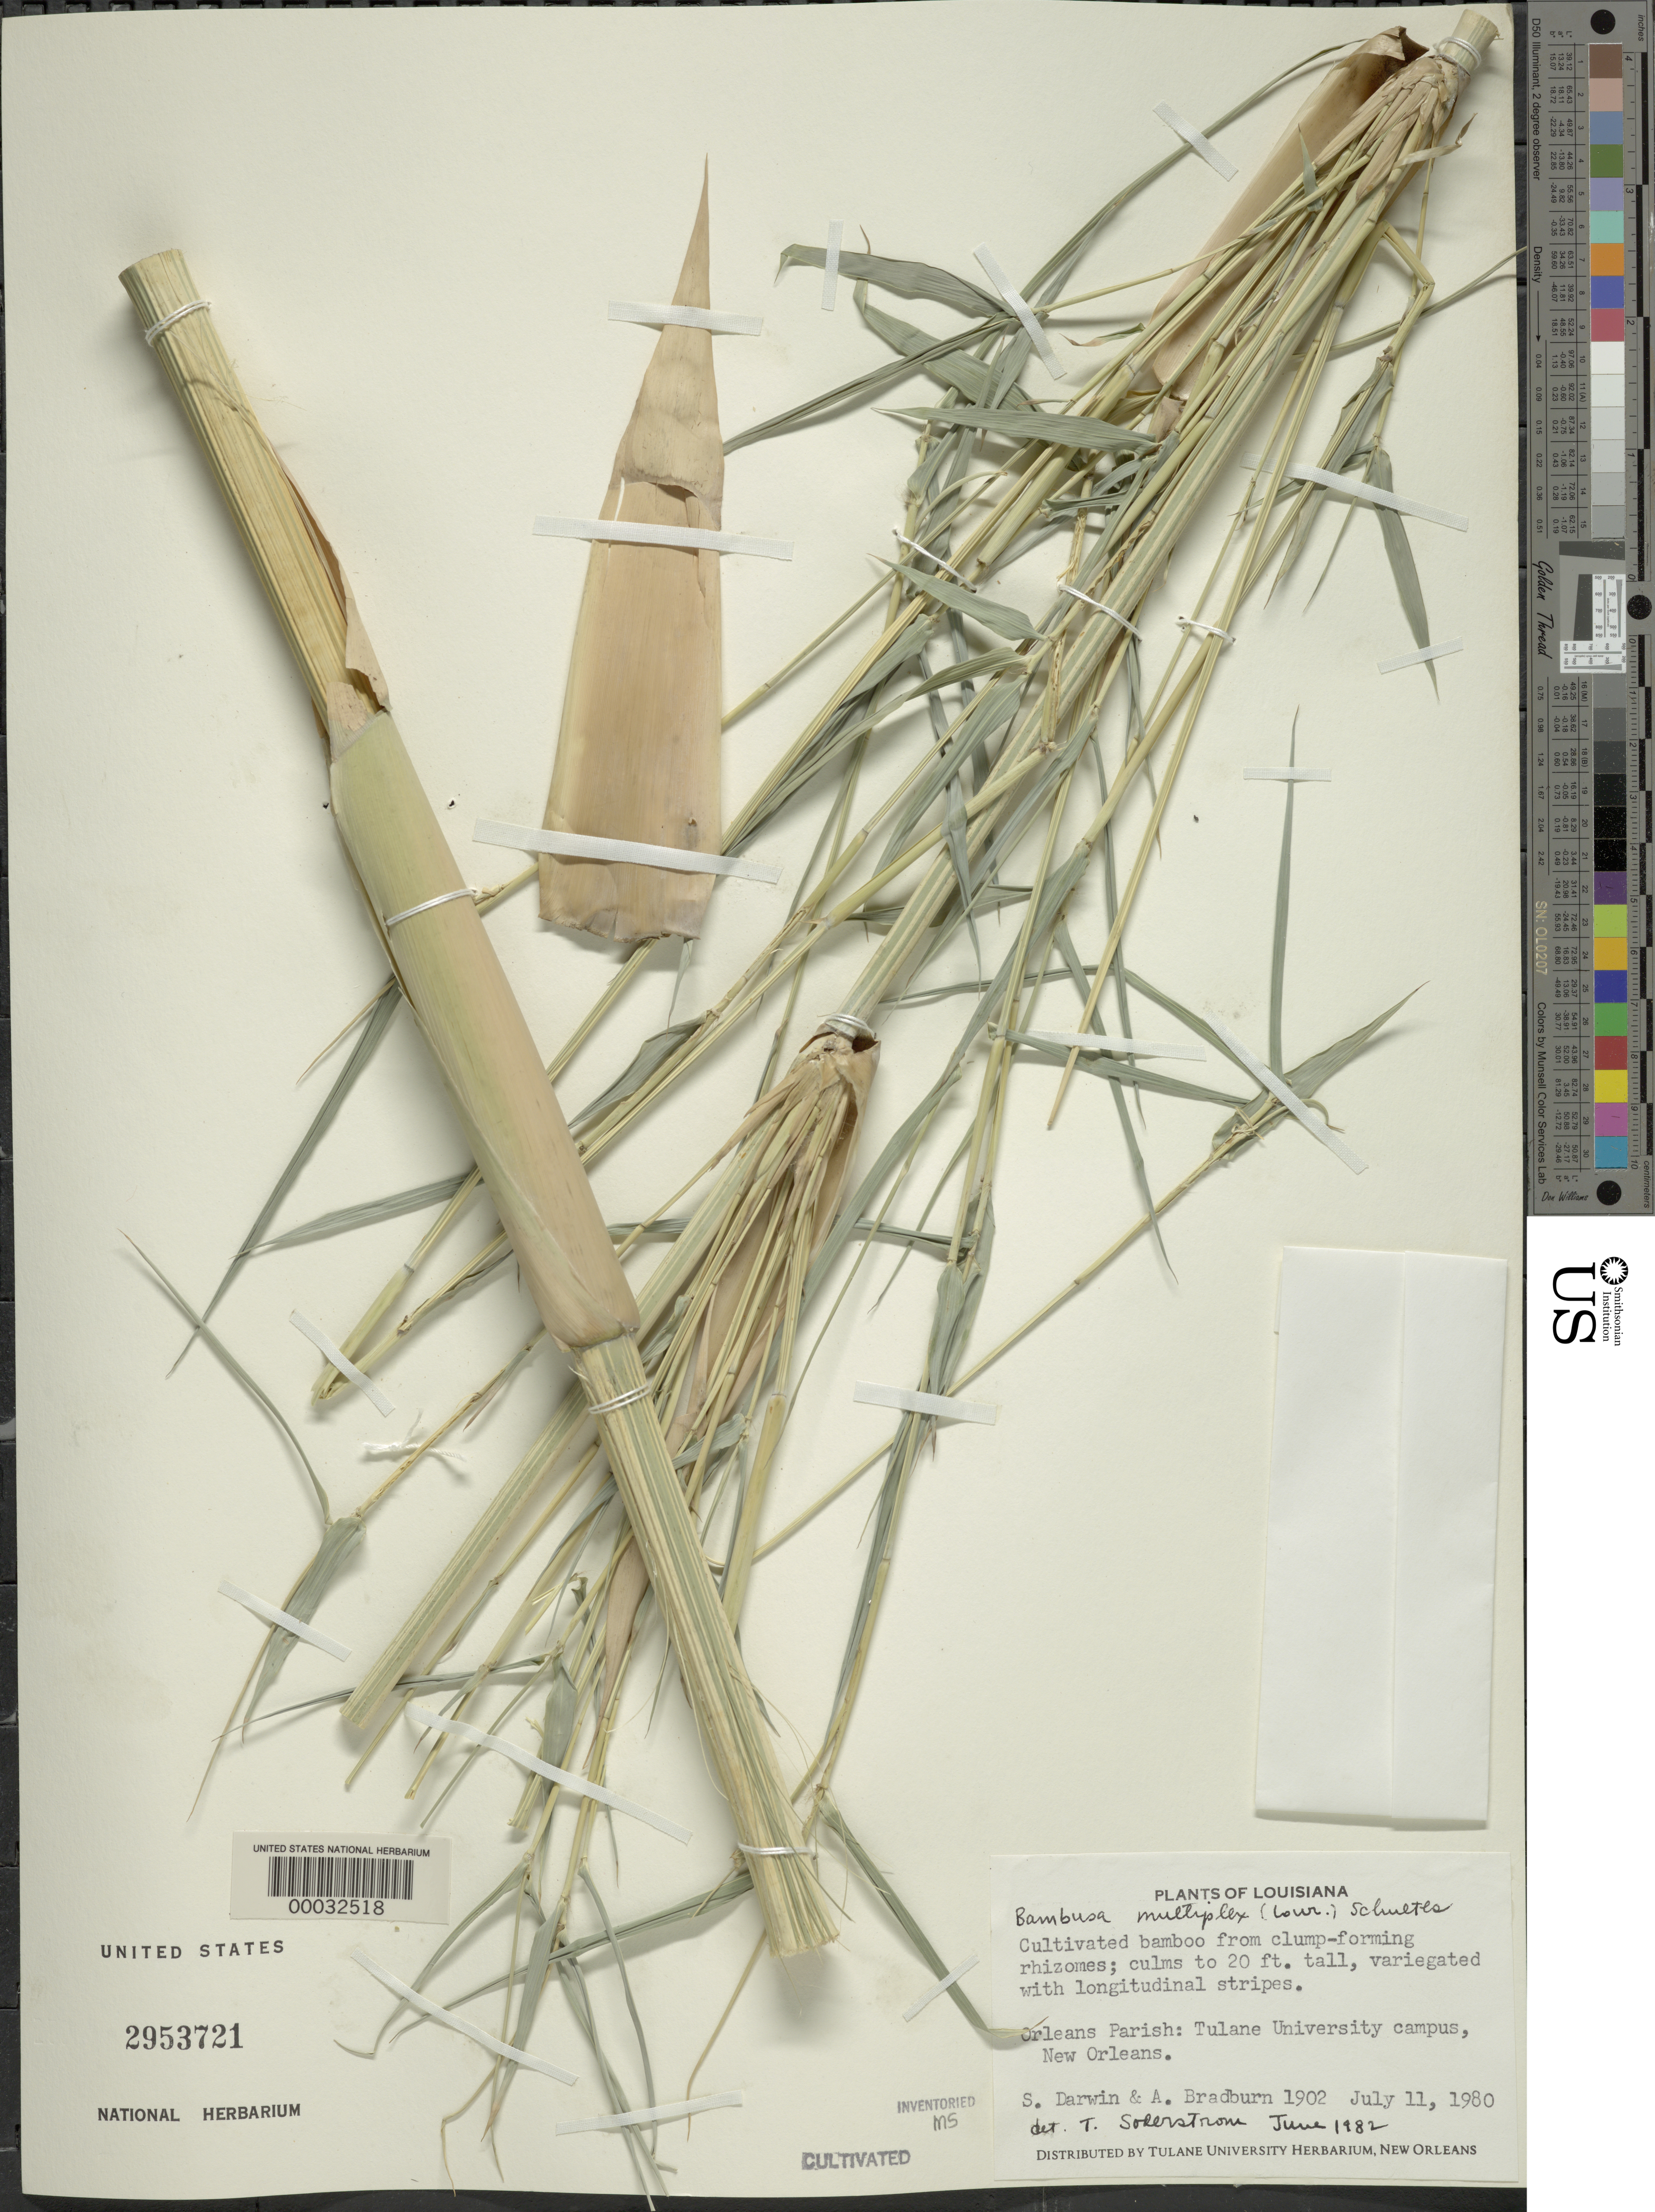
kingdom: Plantae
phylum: Tracheophyta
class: Liliopsida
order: Poales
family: Poaceae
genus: Bambusa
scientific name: Bambusa multiplex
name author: (Lour.) Raeusch. ex Schult. & Schult. f.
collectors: S. P. Darwin & A. Bradburn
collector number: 1902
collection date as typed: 11 Jul 1980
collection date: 1980-07-11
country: United States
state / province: Louisiana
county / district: Orleans Parish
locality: Tulane university campus-new orleans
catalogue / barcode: US 2953721